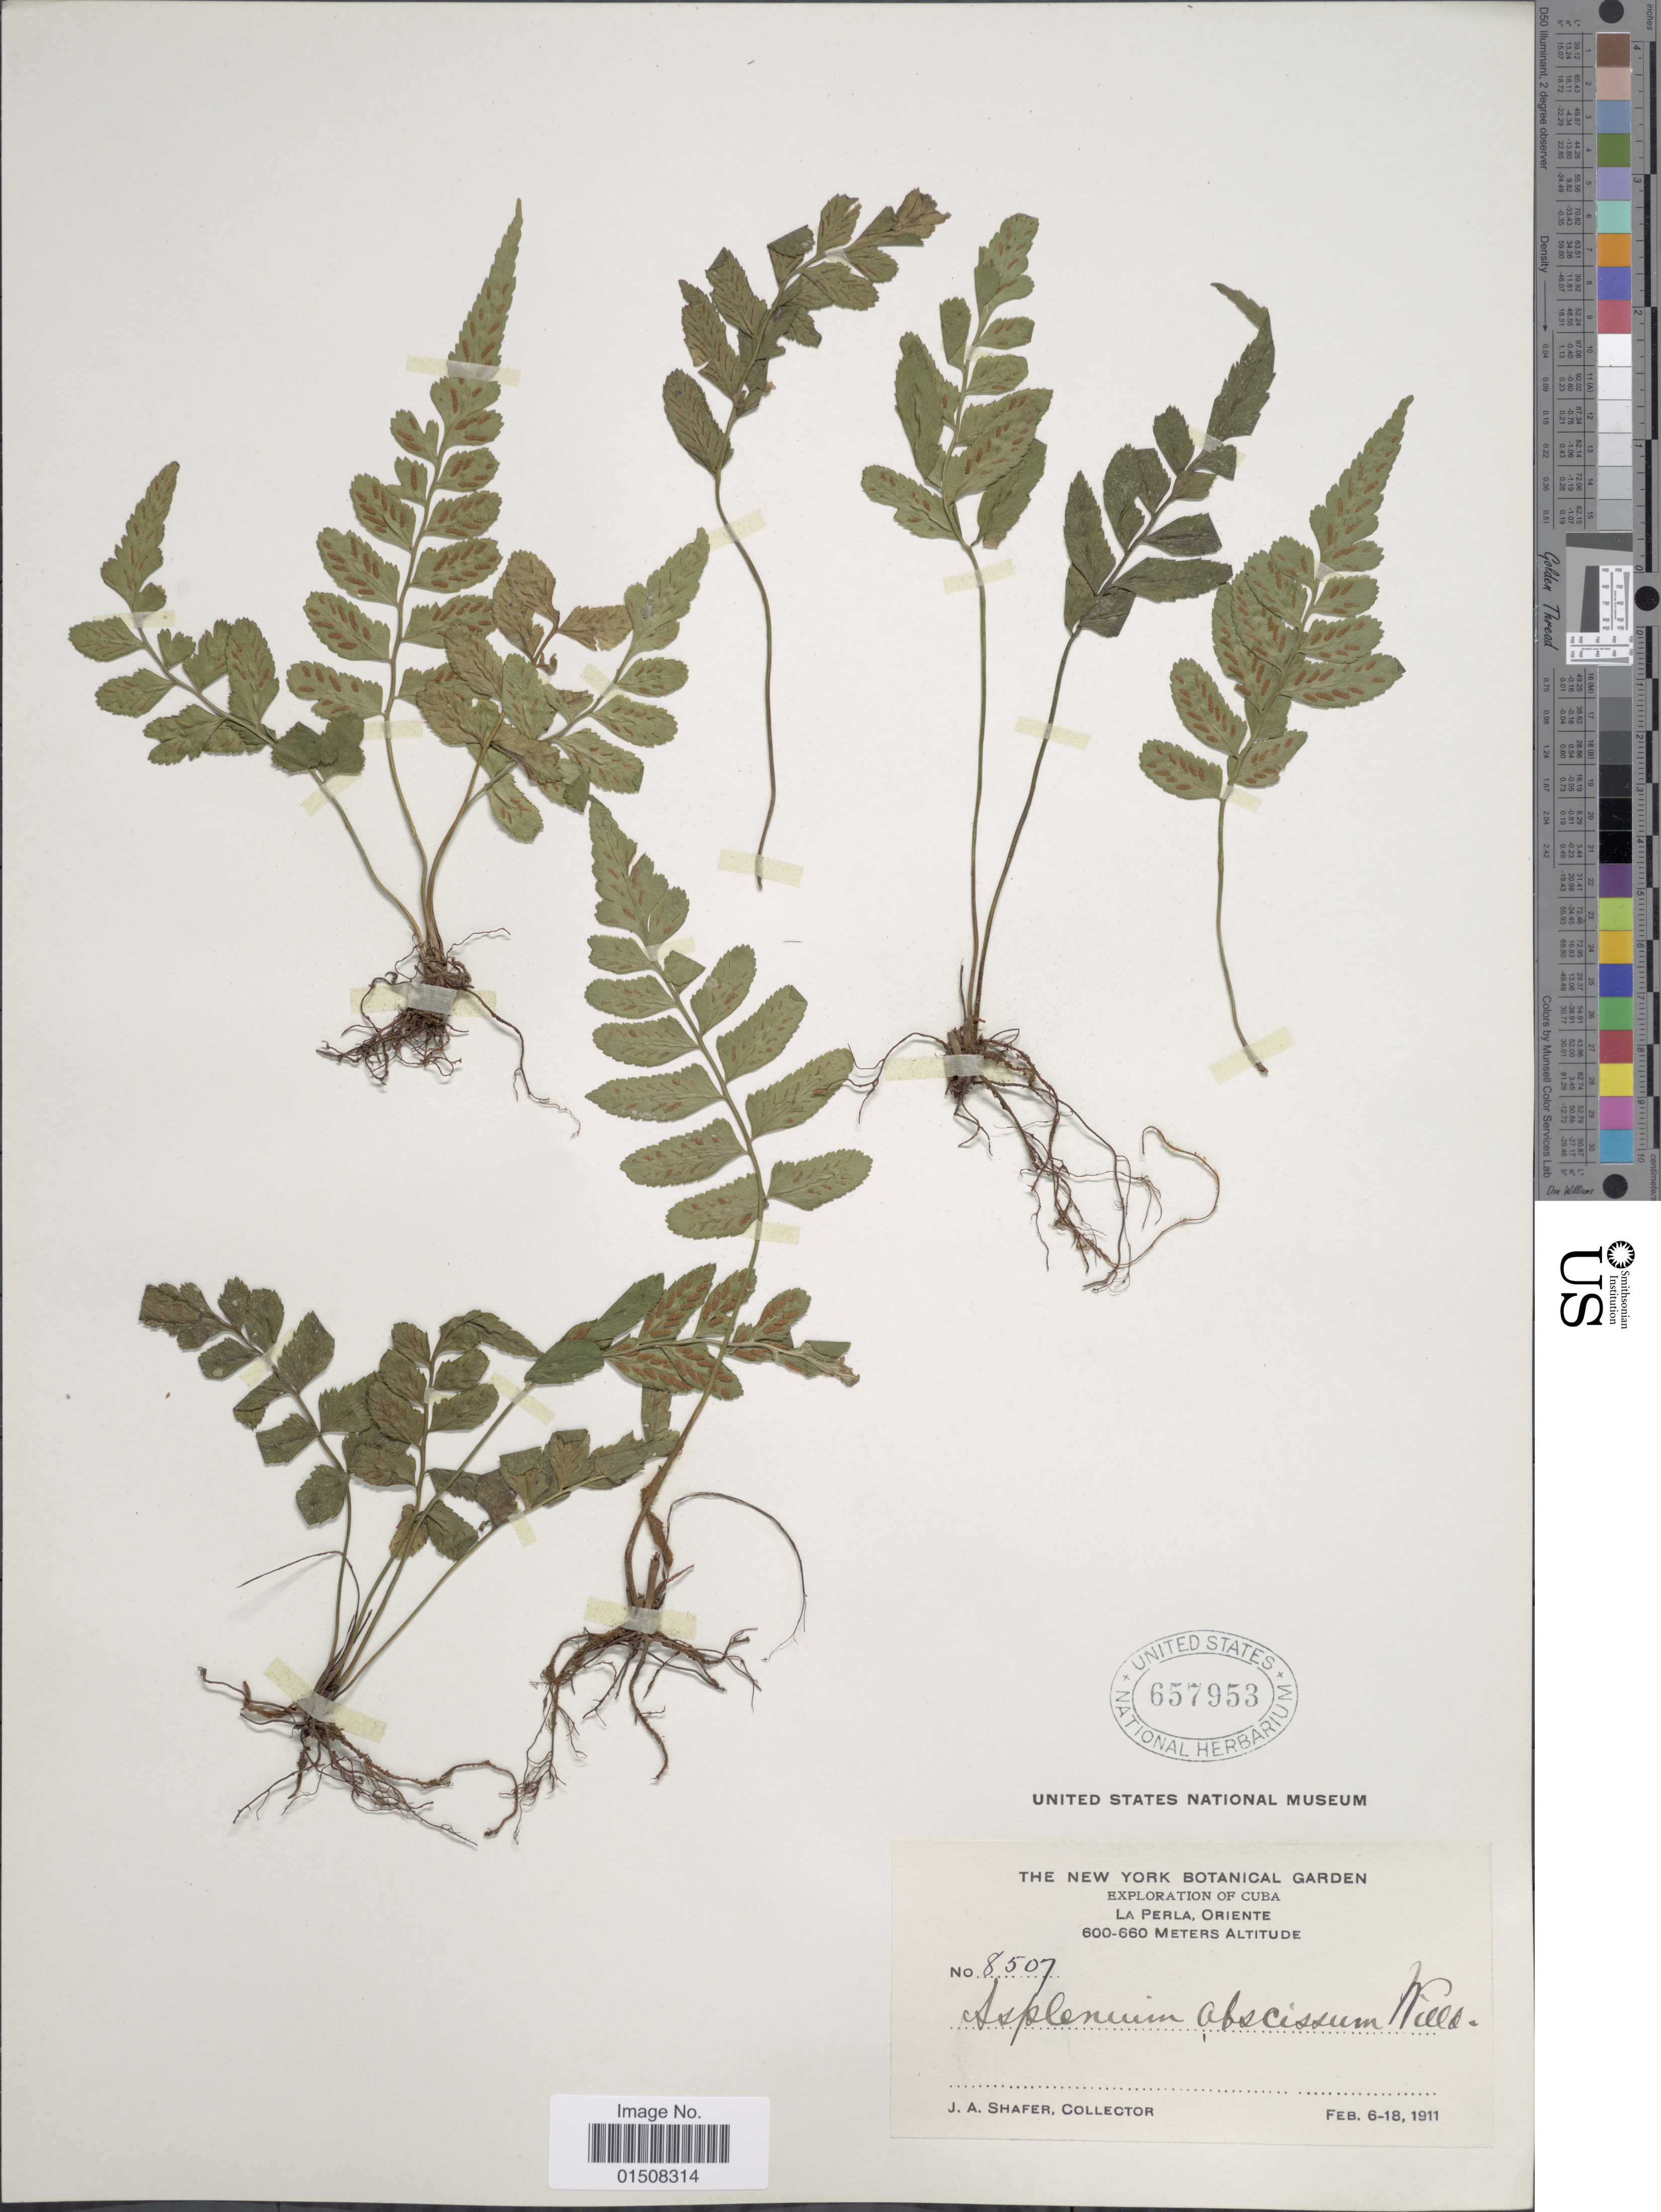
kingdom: Plantae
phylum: Tracheophyta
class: Polypodiopsida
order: Polypodiales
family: Aspleniaceae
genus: Asplenium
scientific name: Asplenium abscissum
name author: Willd.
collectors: J. A. Shafer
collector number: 8507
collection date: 1911-02-06/1911-02-18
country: Cuba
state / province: Oriente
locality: Exploration of Cuba, La Perla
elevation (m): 600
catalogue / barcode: US 657953